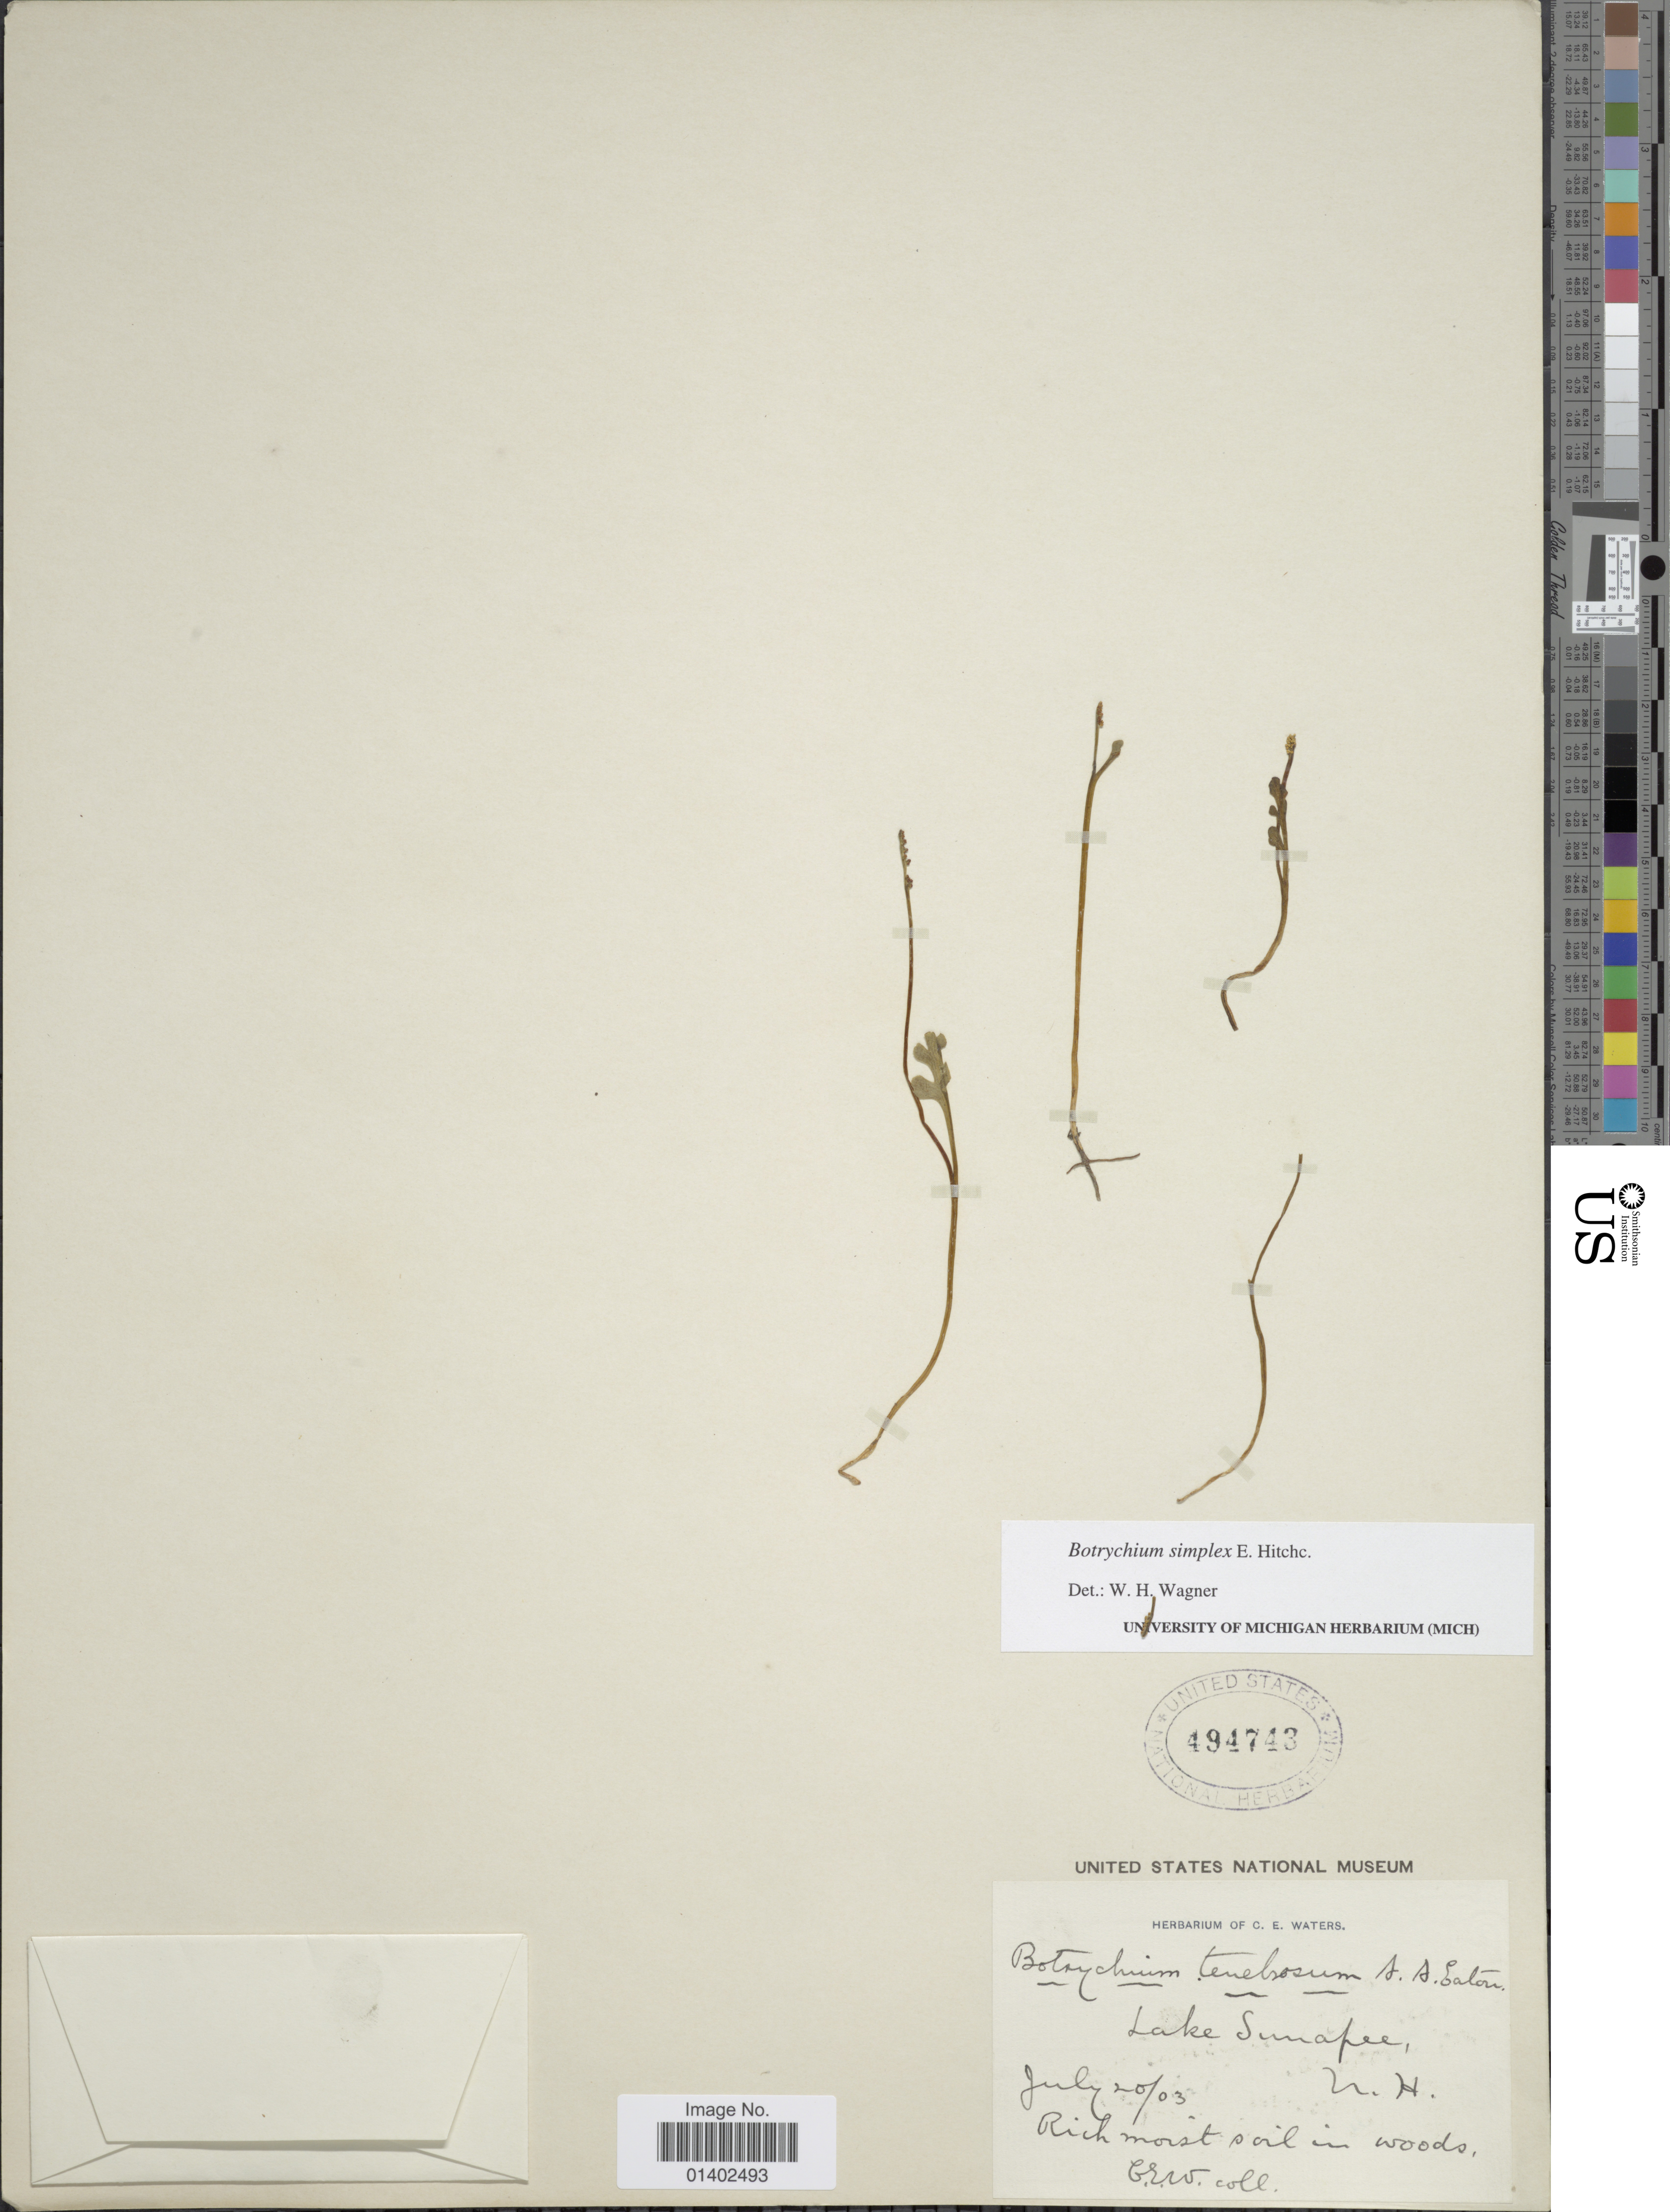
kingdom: Plantae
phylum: Tracheophyta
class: Polypodiopsida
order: Ophioglossales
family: Ophioglossaceae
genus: Botrychium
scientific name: Botrychium simplex var. tenebrosum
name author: (A.A. Eaton) R.T. Clausen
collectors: C. Waters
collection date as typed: Transcribed d/m/y: 20/7/3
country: United States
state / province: New Hampshire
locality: Lake Sunapee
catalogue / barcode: US 494743